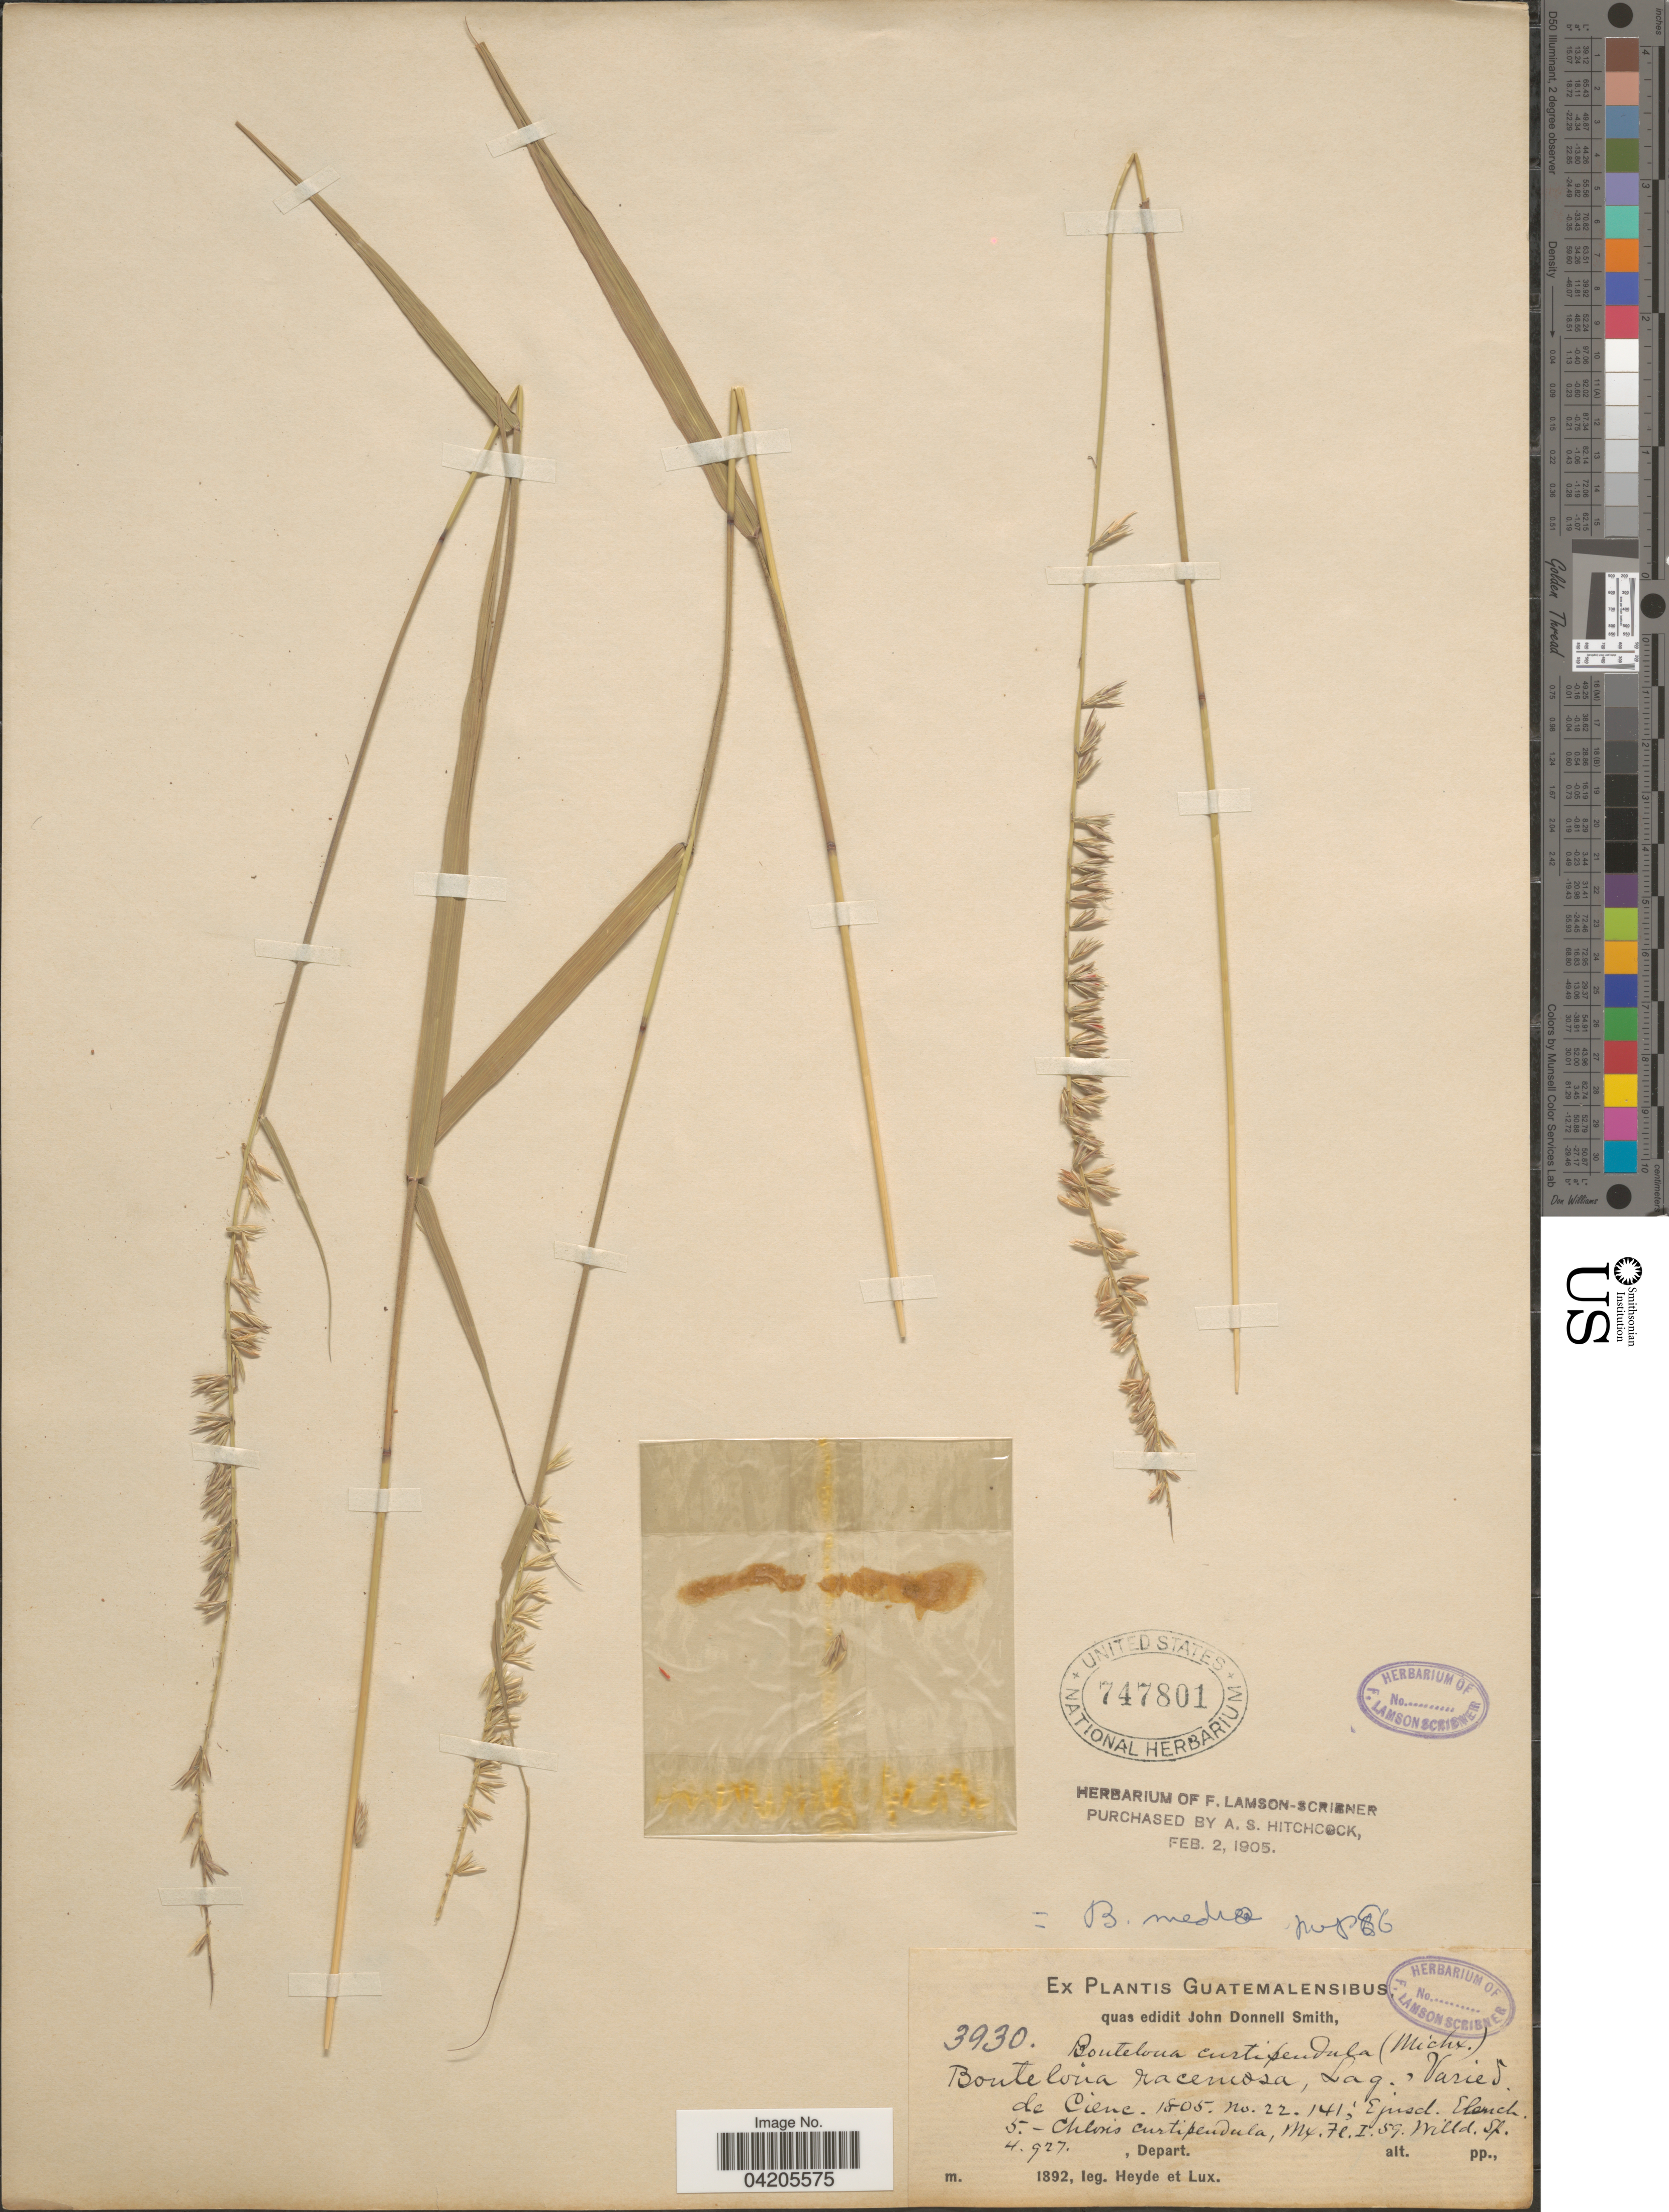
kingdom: Plantae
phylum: Tracheophyta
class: Liliopsida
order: Poales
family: Poaceae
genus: Bouteloua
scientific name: Bouteloua media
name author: (E. Fourn.) Gould & Kapadia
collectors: Heyde & Lux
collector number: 3930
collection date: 1892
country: Guatemala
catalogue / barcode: US 747801